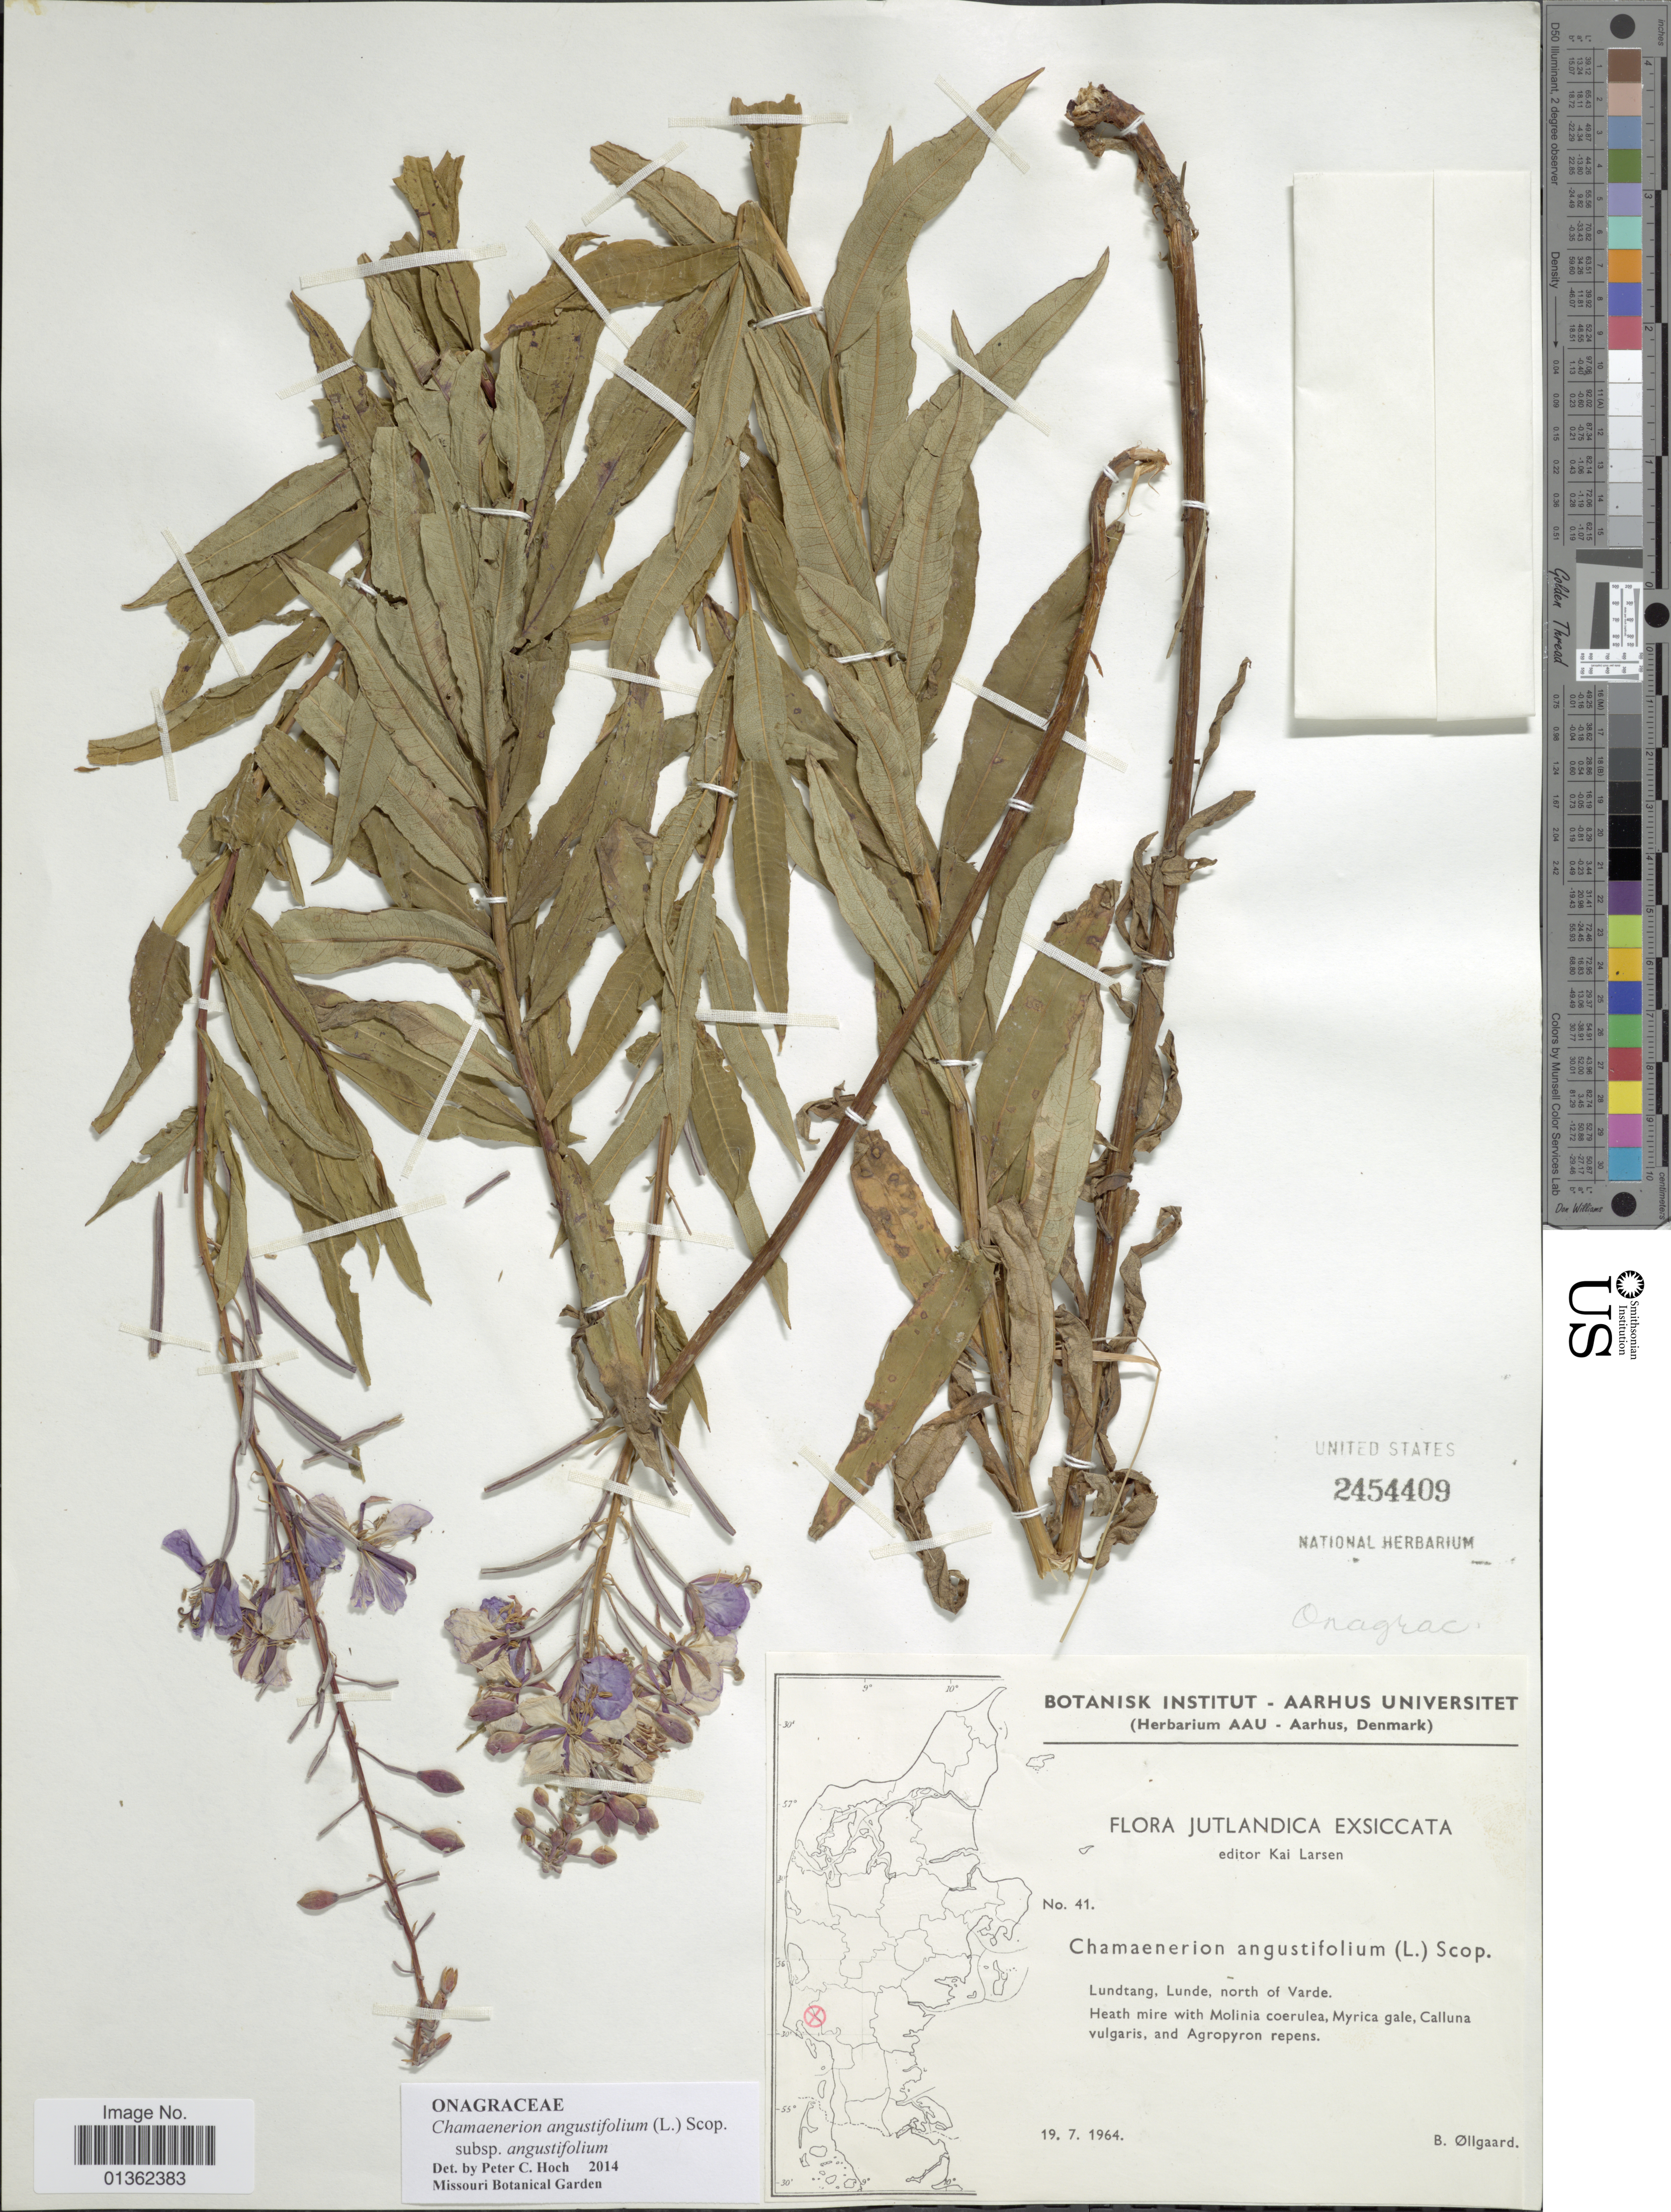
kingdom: Plantae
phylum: Tracheophyta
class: Magnoliopsida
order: Myrtales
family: Onagraceae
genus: Chamaenerion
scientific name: Chamaenerion angustifolium subsp. angustifolium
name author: (L.) Scop.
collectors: B. Øllgaard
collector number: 41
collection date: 1964-07-19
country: Denmark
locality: Jutland, Lundtang, Lunde, north of Varde.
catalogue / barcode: US 2454409